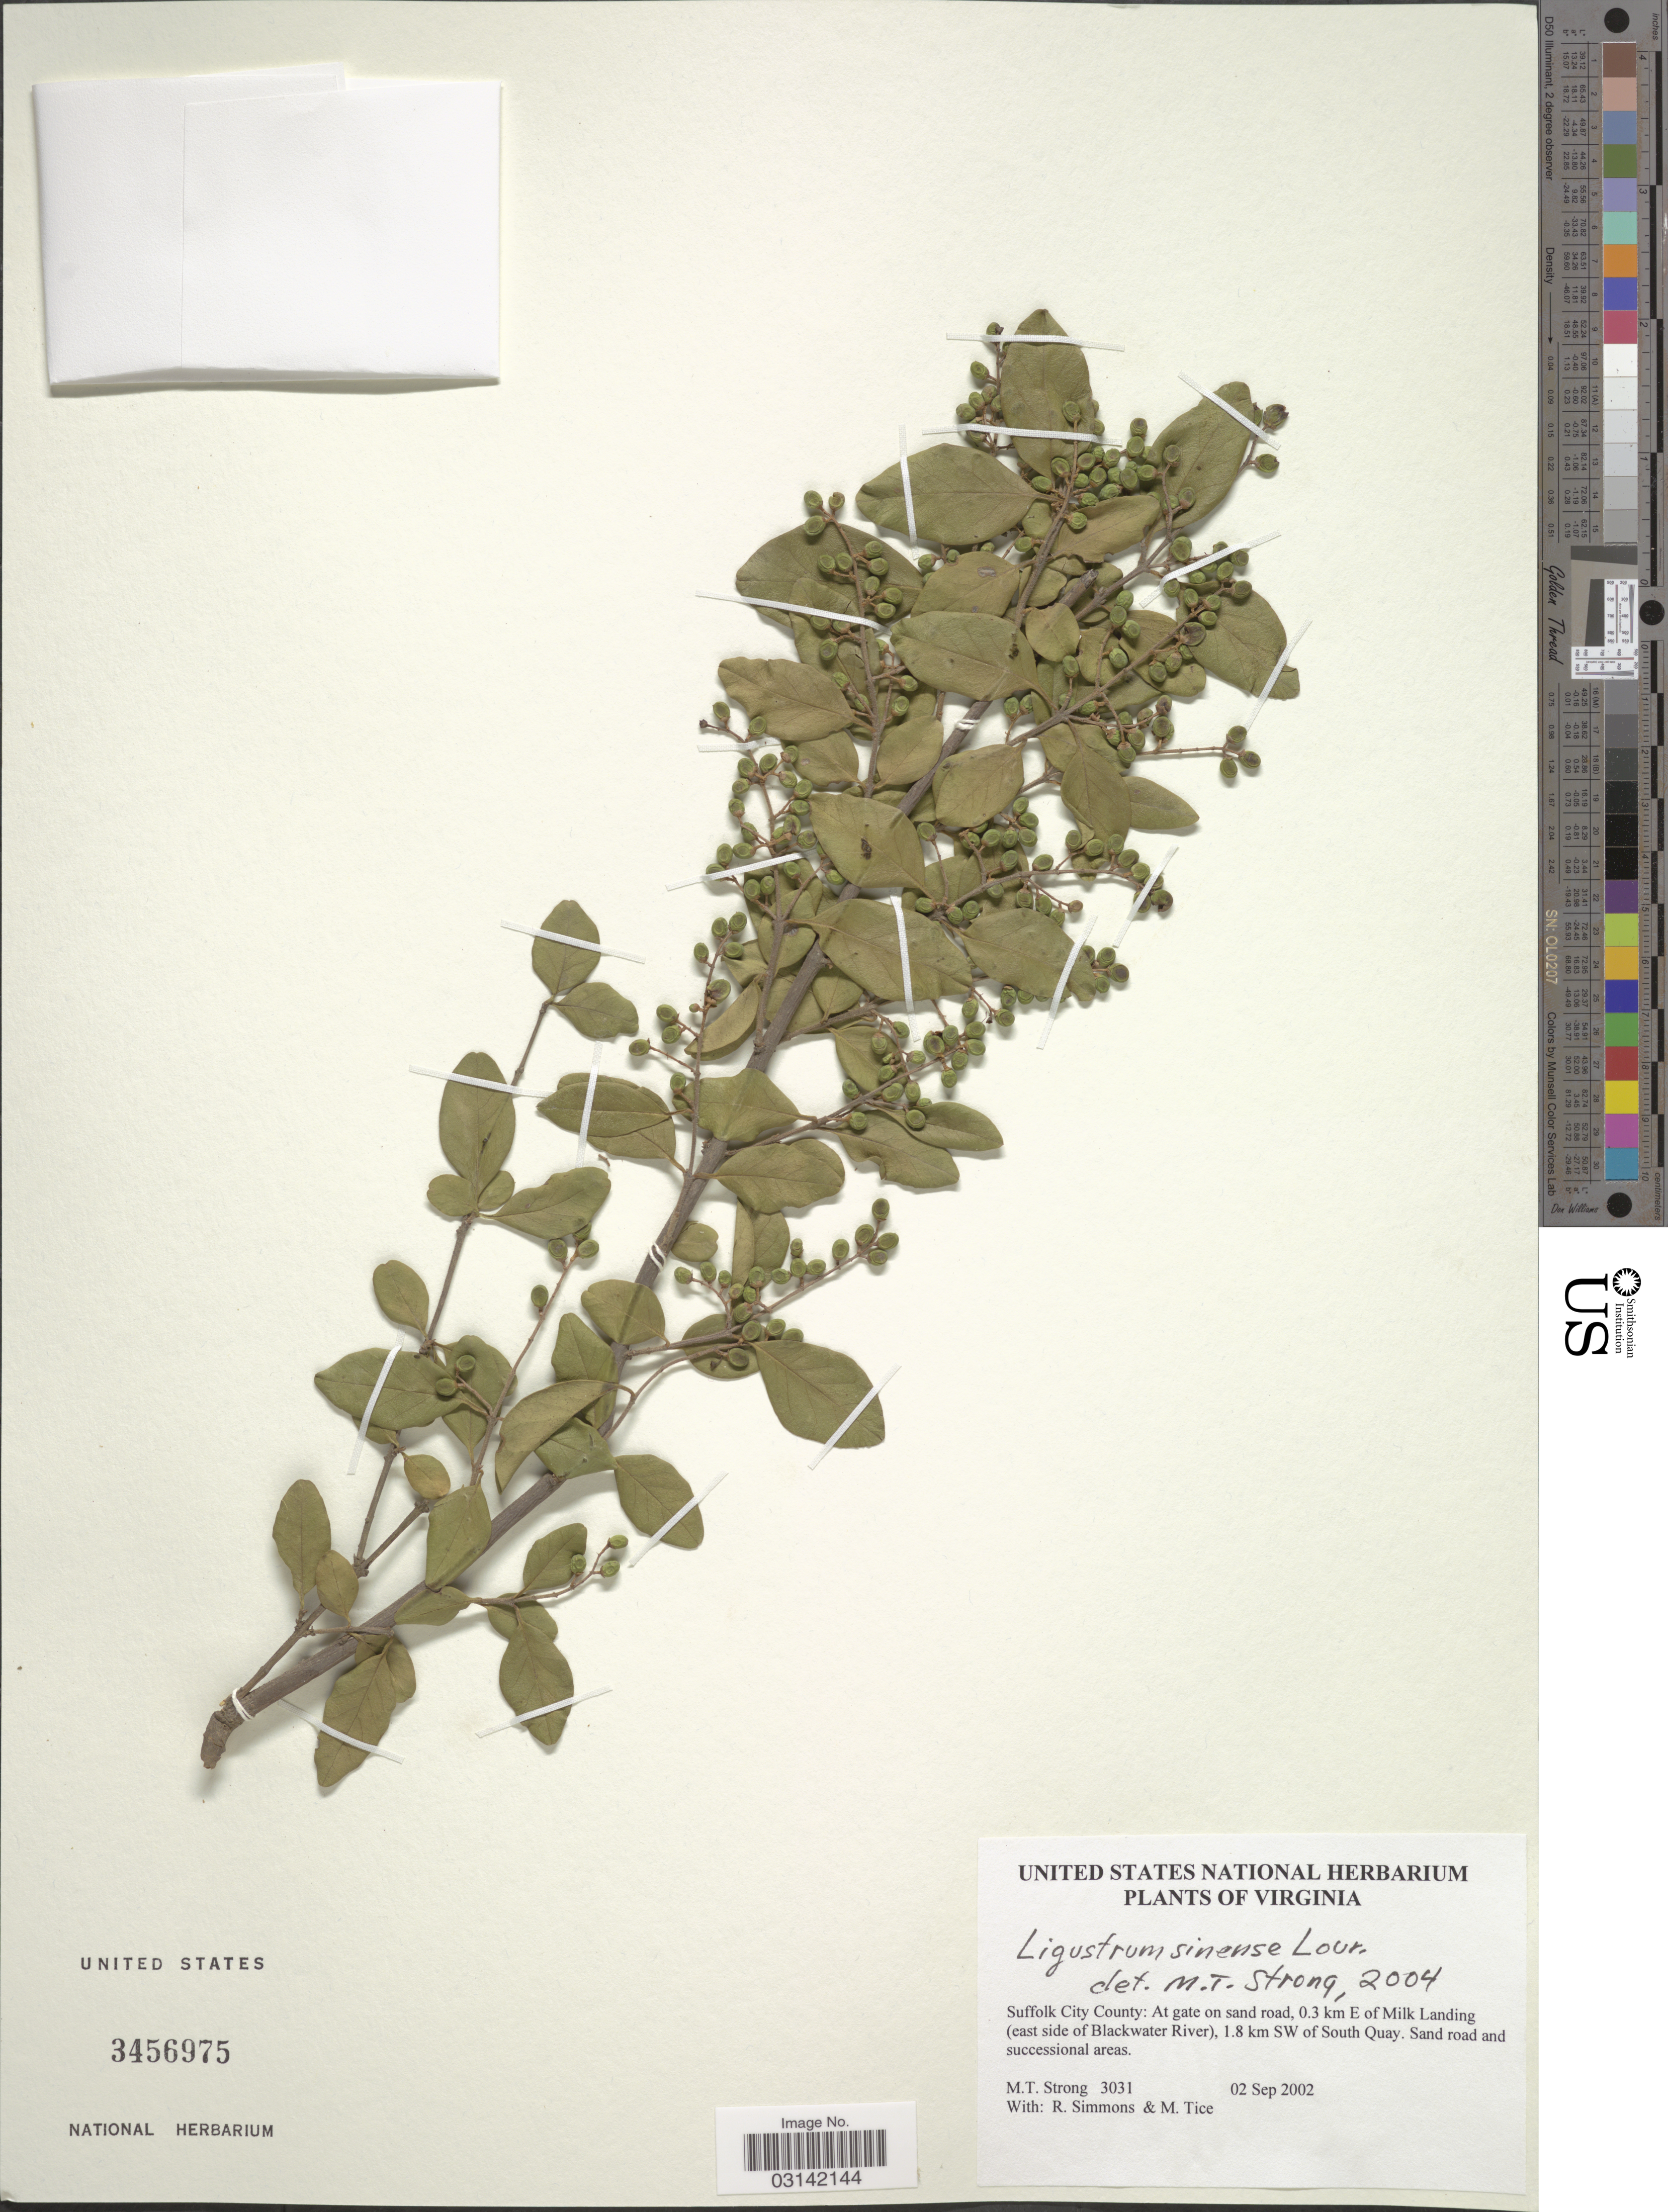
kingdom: Plantae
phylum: Tracheophyta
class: Magnoliopsida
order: Lamiales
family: Oleaceae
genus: Ligustrum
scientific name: Ligustrum sinense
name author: Lour.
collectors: M. T. Strong, R. Simmons & M. Tice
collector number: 3031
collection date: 2002-09-02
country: United States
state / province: Virginia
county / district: City of Suffolk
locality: Suffolk City County: At gate on sand road, 0.3 km E of Milk Landing (east side of Blackwater River), 1.8 km SW of South Quay.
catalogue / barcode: US 3456975